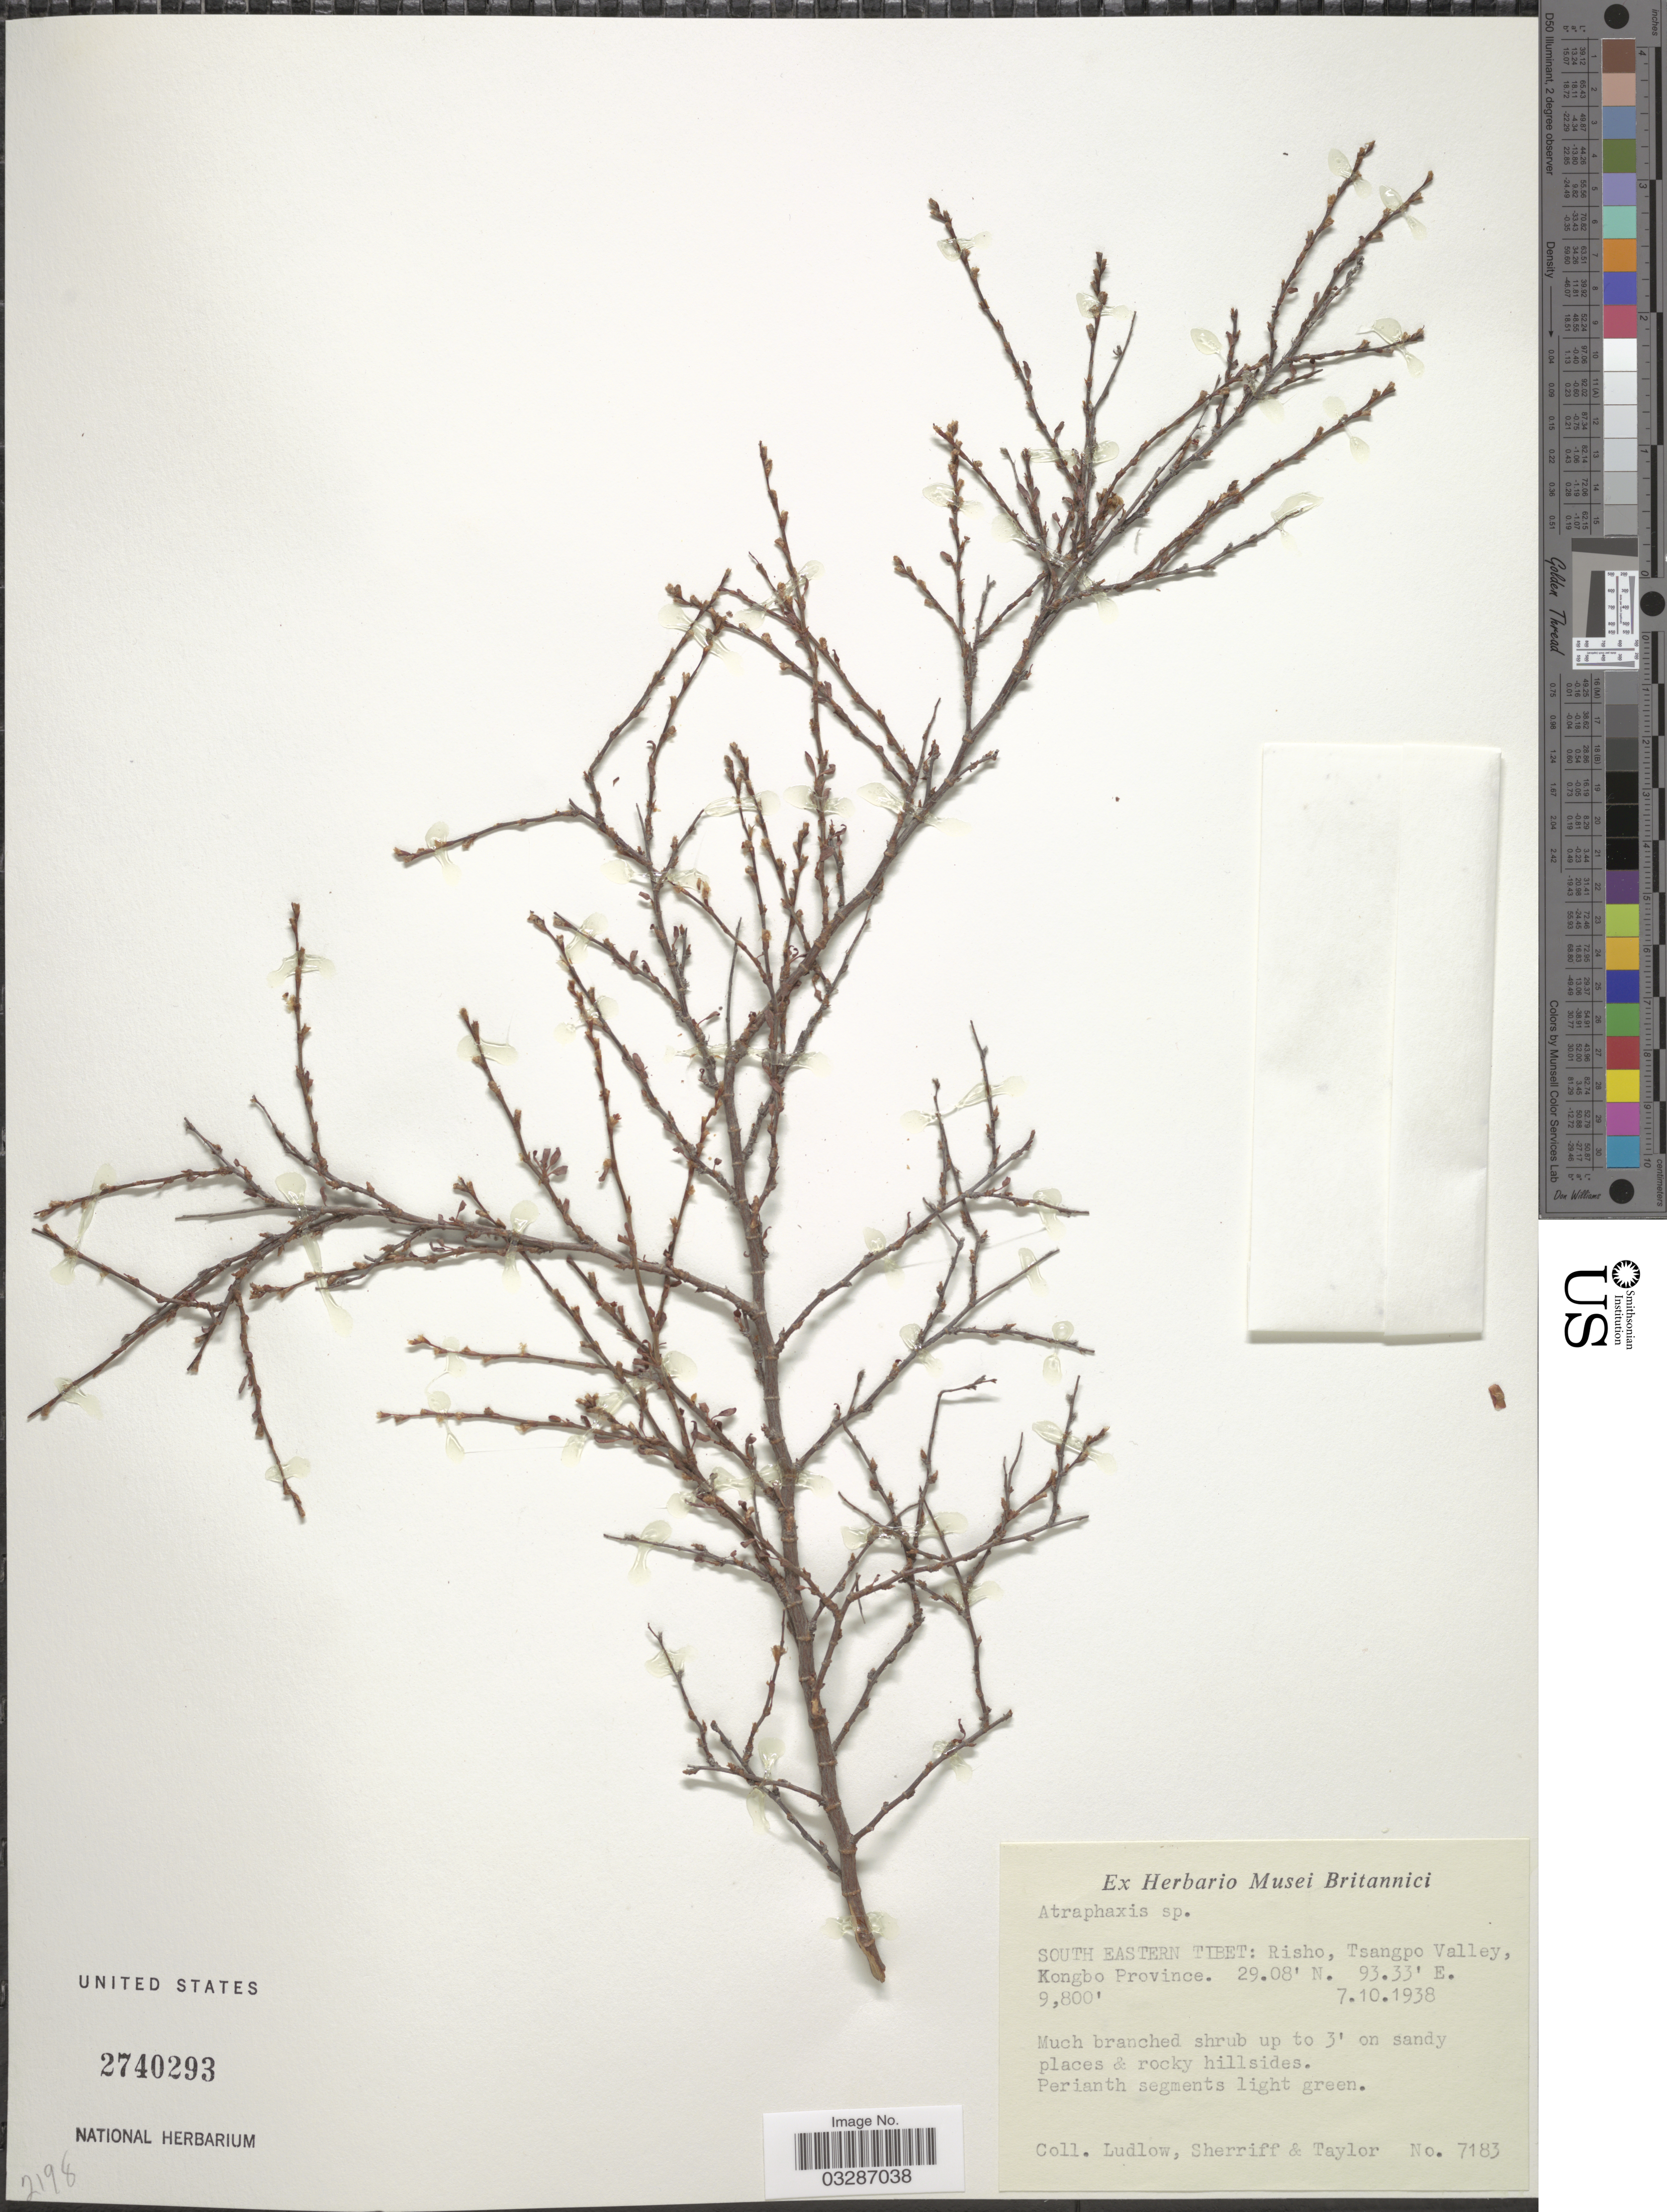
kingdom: Plantae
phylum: Tracheophyta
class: Magnoliopsida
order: Caryophyllales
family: Polygonaceae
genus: Atraphaxis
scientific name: Atraphaxis sp.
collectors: -. Ludlow, Sherriff & -- Taylor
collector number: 7183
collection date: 1938-10-07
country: China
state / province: Xizang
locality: South Eastern Tibet: Risho, Tsangpo Valley, Kongbo Province.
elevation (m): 2987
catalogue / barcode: US 2740293